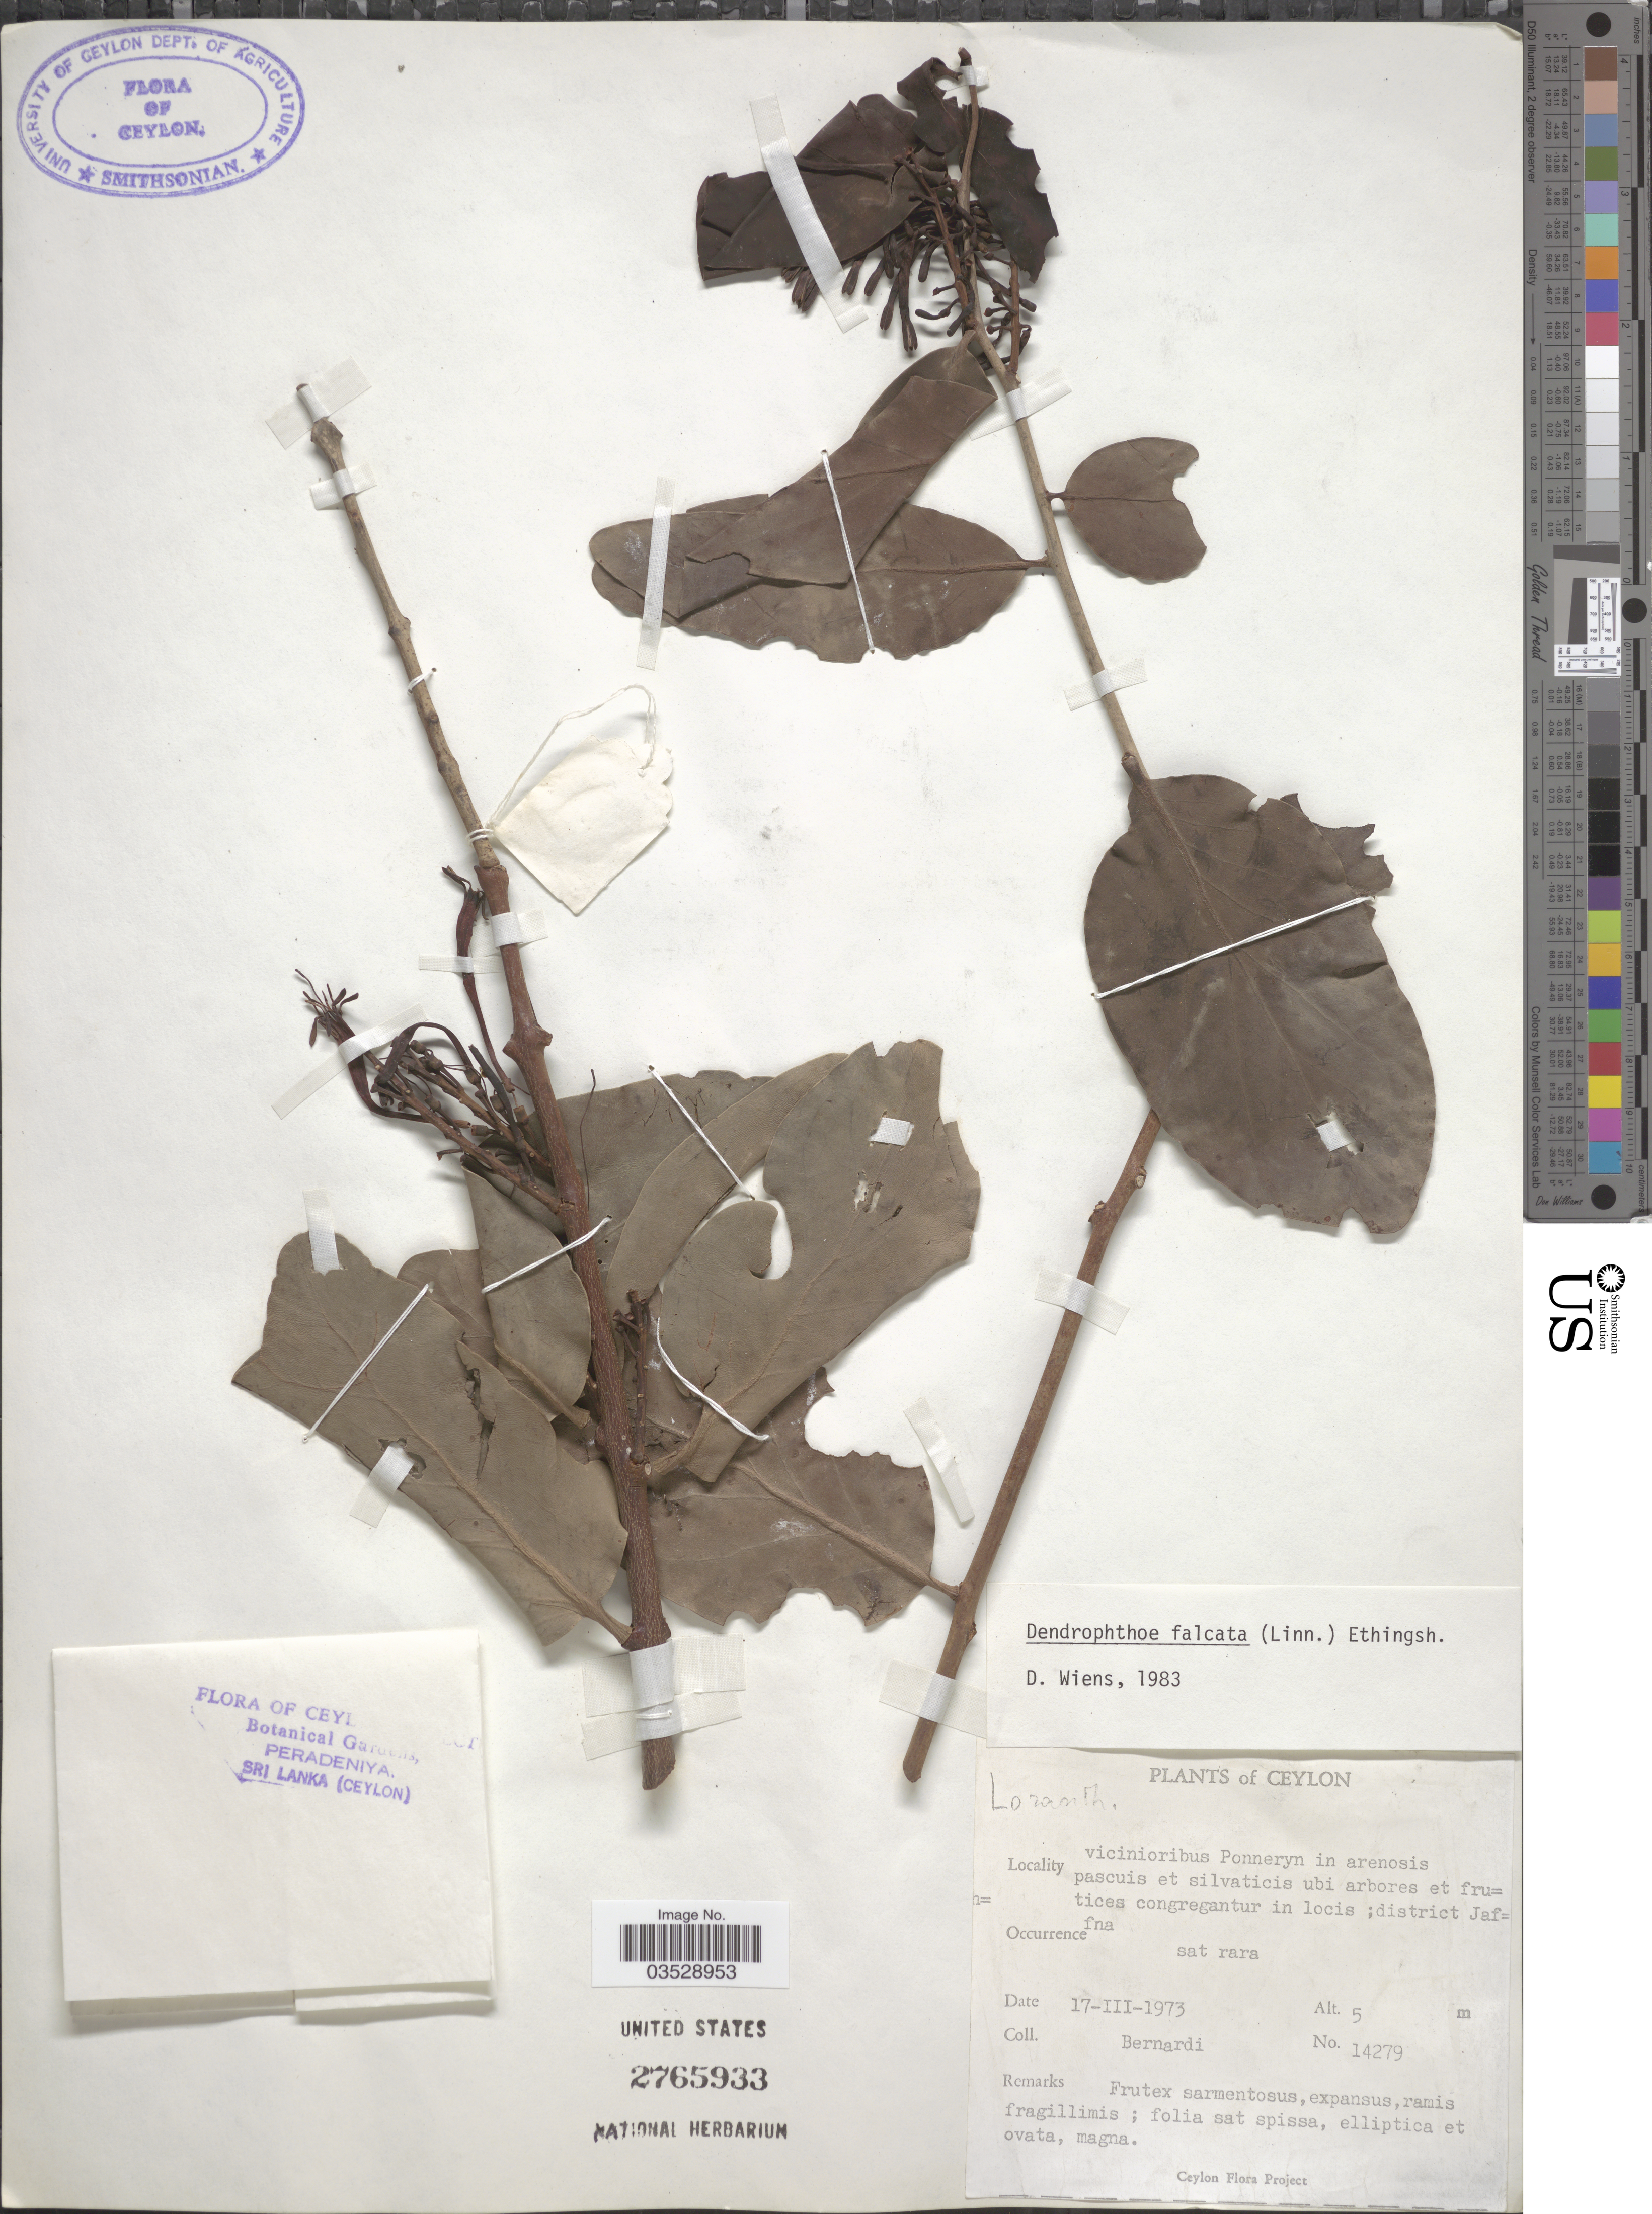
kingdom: Plantae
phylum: Tracheophyta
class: Magnoliopsida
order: Santalales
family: Loranthaceae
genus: Dendrophthoe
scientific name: Dendrophthoe falcata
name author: (L. f.) Ettingsh.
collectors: Bernardi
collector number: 14279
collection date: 1973-03-17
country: Sri Lanka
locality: Ceylon. Vicinioribus Ponneryn in arenosis pascuis et silvaticis ubi arbores et frutices congregantur in locis; district Jaffna.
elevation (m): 5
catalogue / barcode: US 2765933